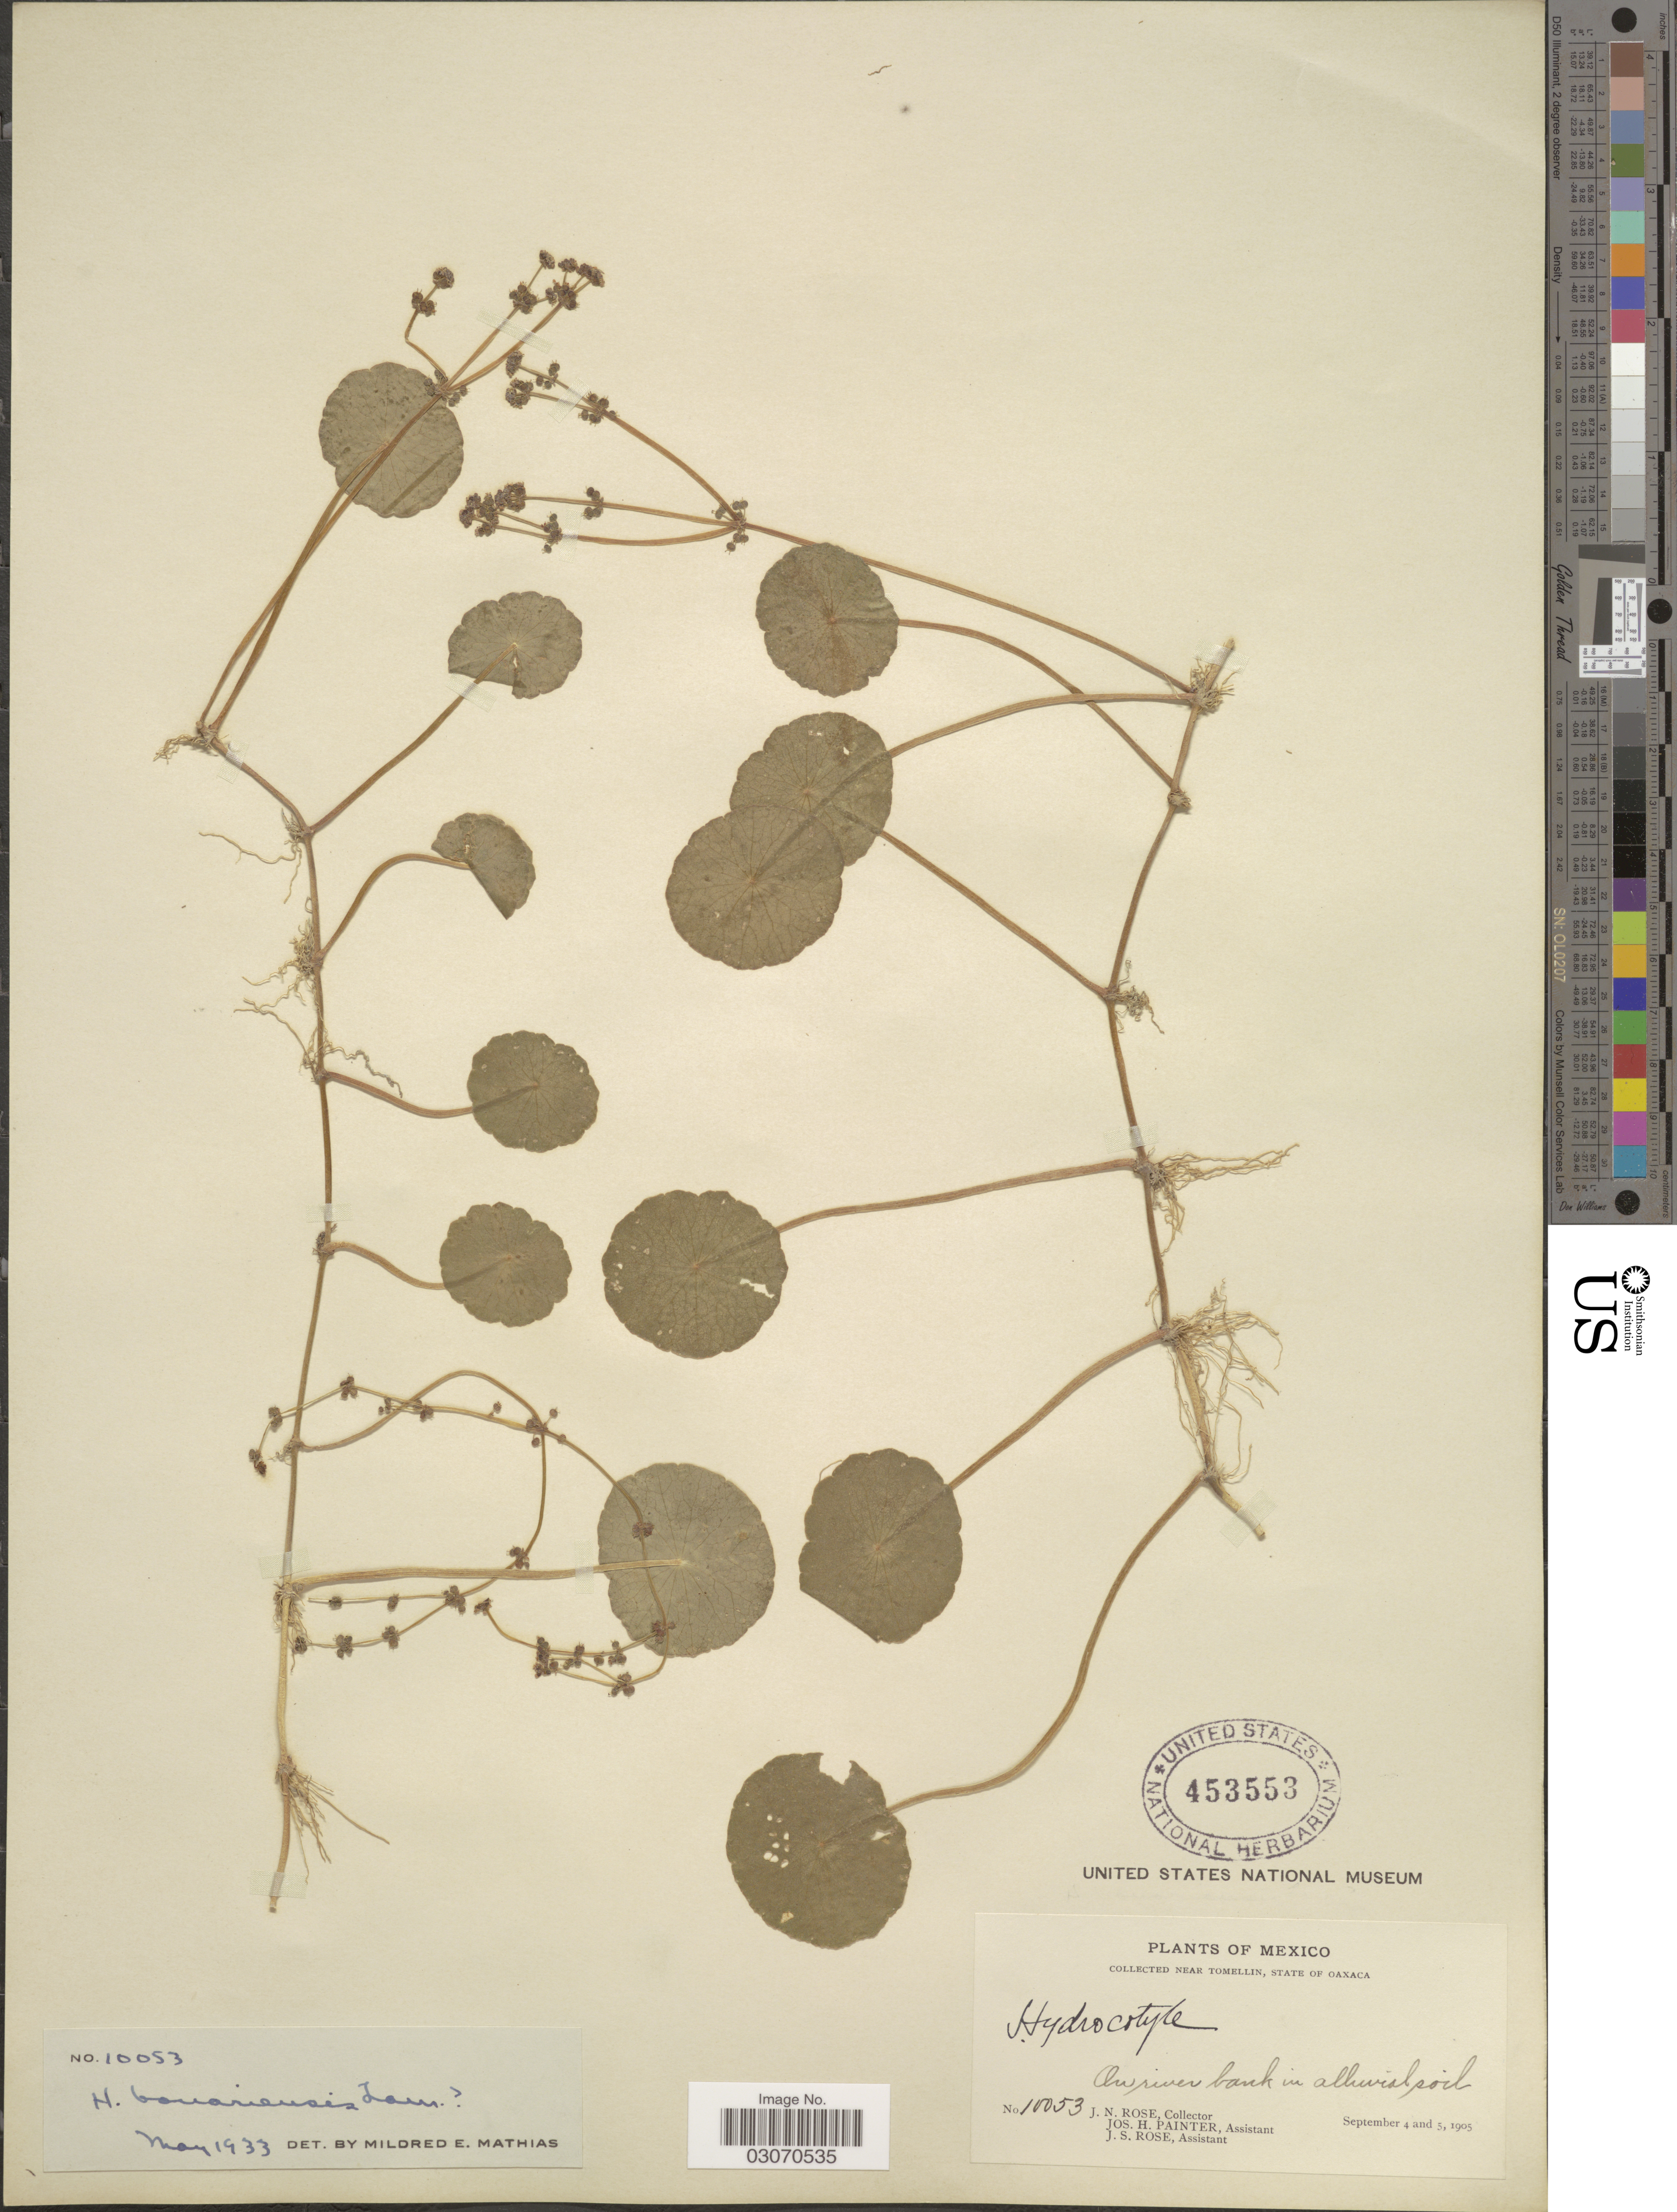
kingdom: Plantae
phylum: Tracheophyta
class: Magnoliopsida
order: Apiales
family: Araliaceae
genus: Hydrocotyle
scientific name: Hydrocotyle bonariensis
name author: Lam.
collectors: J. N. Rose, J. H. Painter & J. S. Rose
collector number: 10053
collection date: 1905-09-04/1905-09-05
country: Mexico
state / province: Oaxaca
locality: Near Tomellin.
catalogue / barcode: US 453553